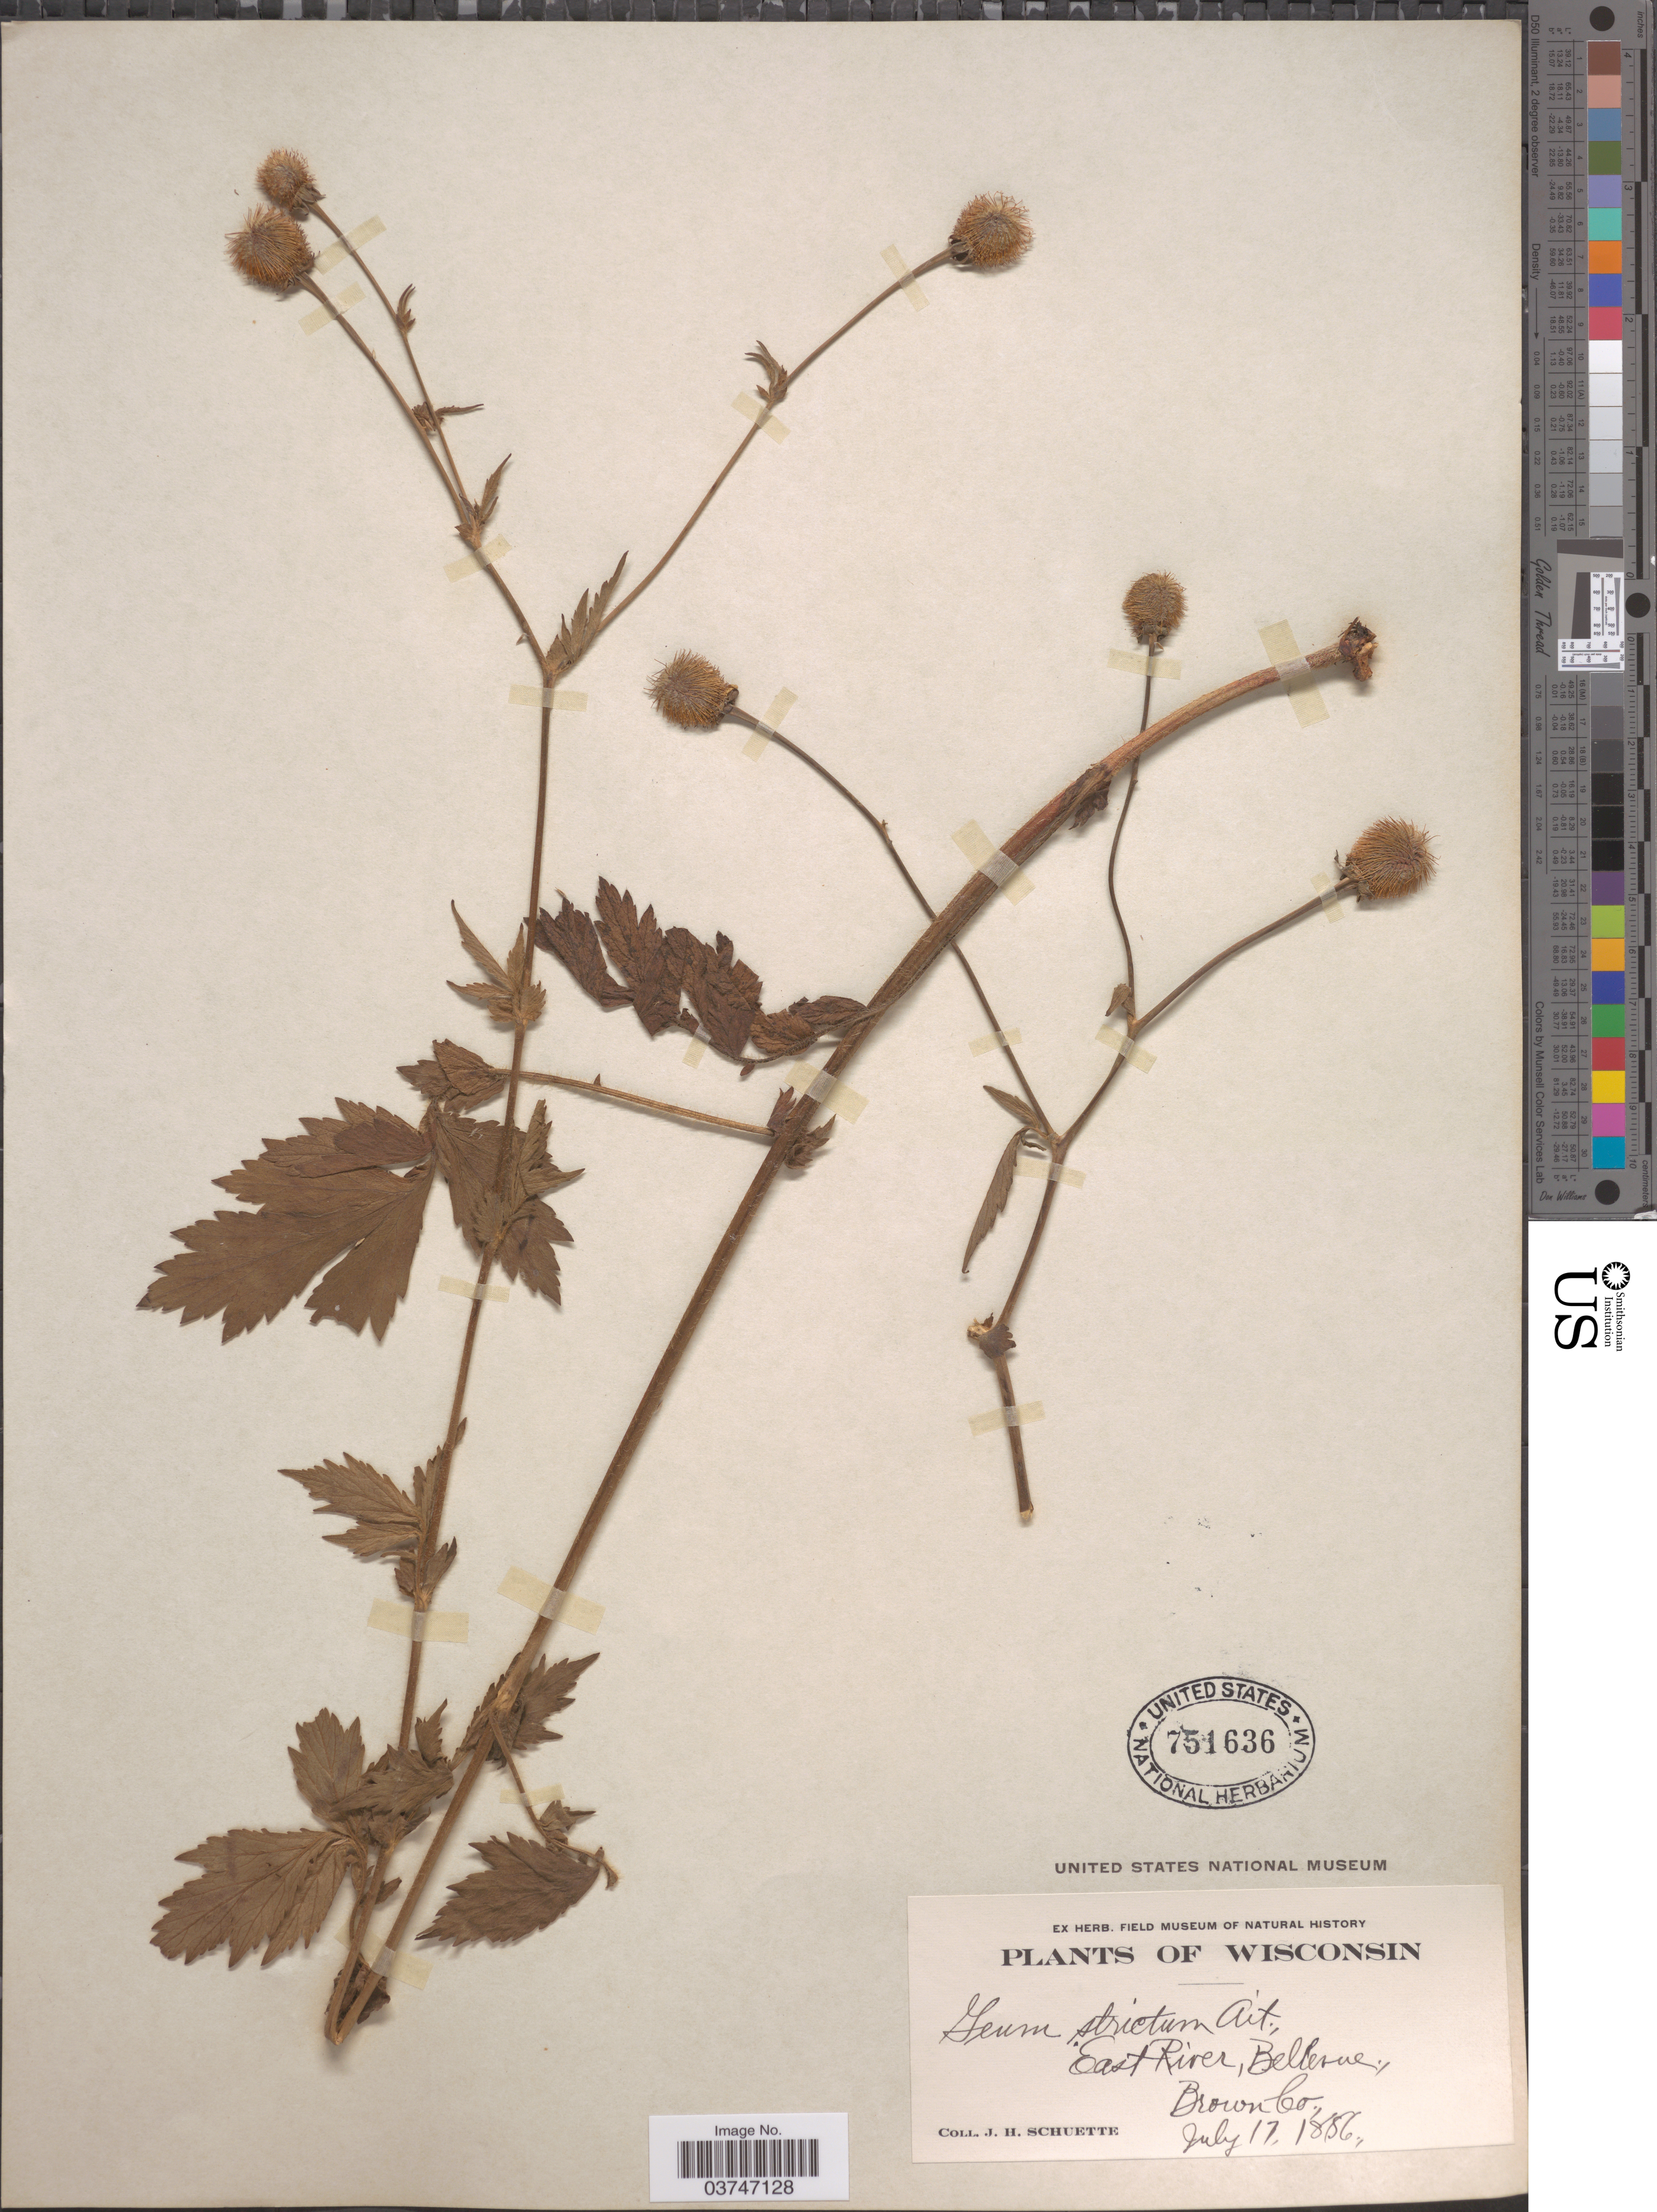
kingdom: Plantae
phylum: Tracheophyta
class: Magnoliopsida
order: Rosales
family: Rosaceae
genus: Geum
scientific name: Geum aleppicum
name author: Jacq.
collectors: J. H. Schuette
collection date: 1856-07-17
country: United States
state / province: Wisconsin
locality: East River, Bellevue, Brown Co.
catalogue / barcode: US 751636